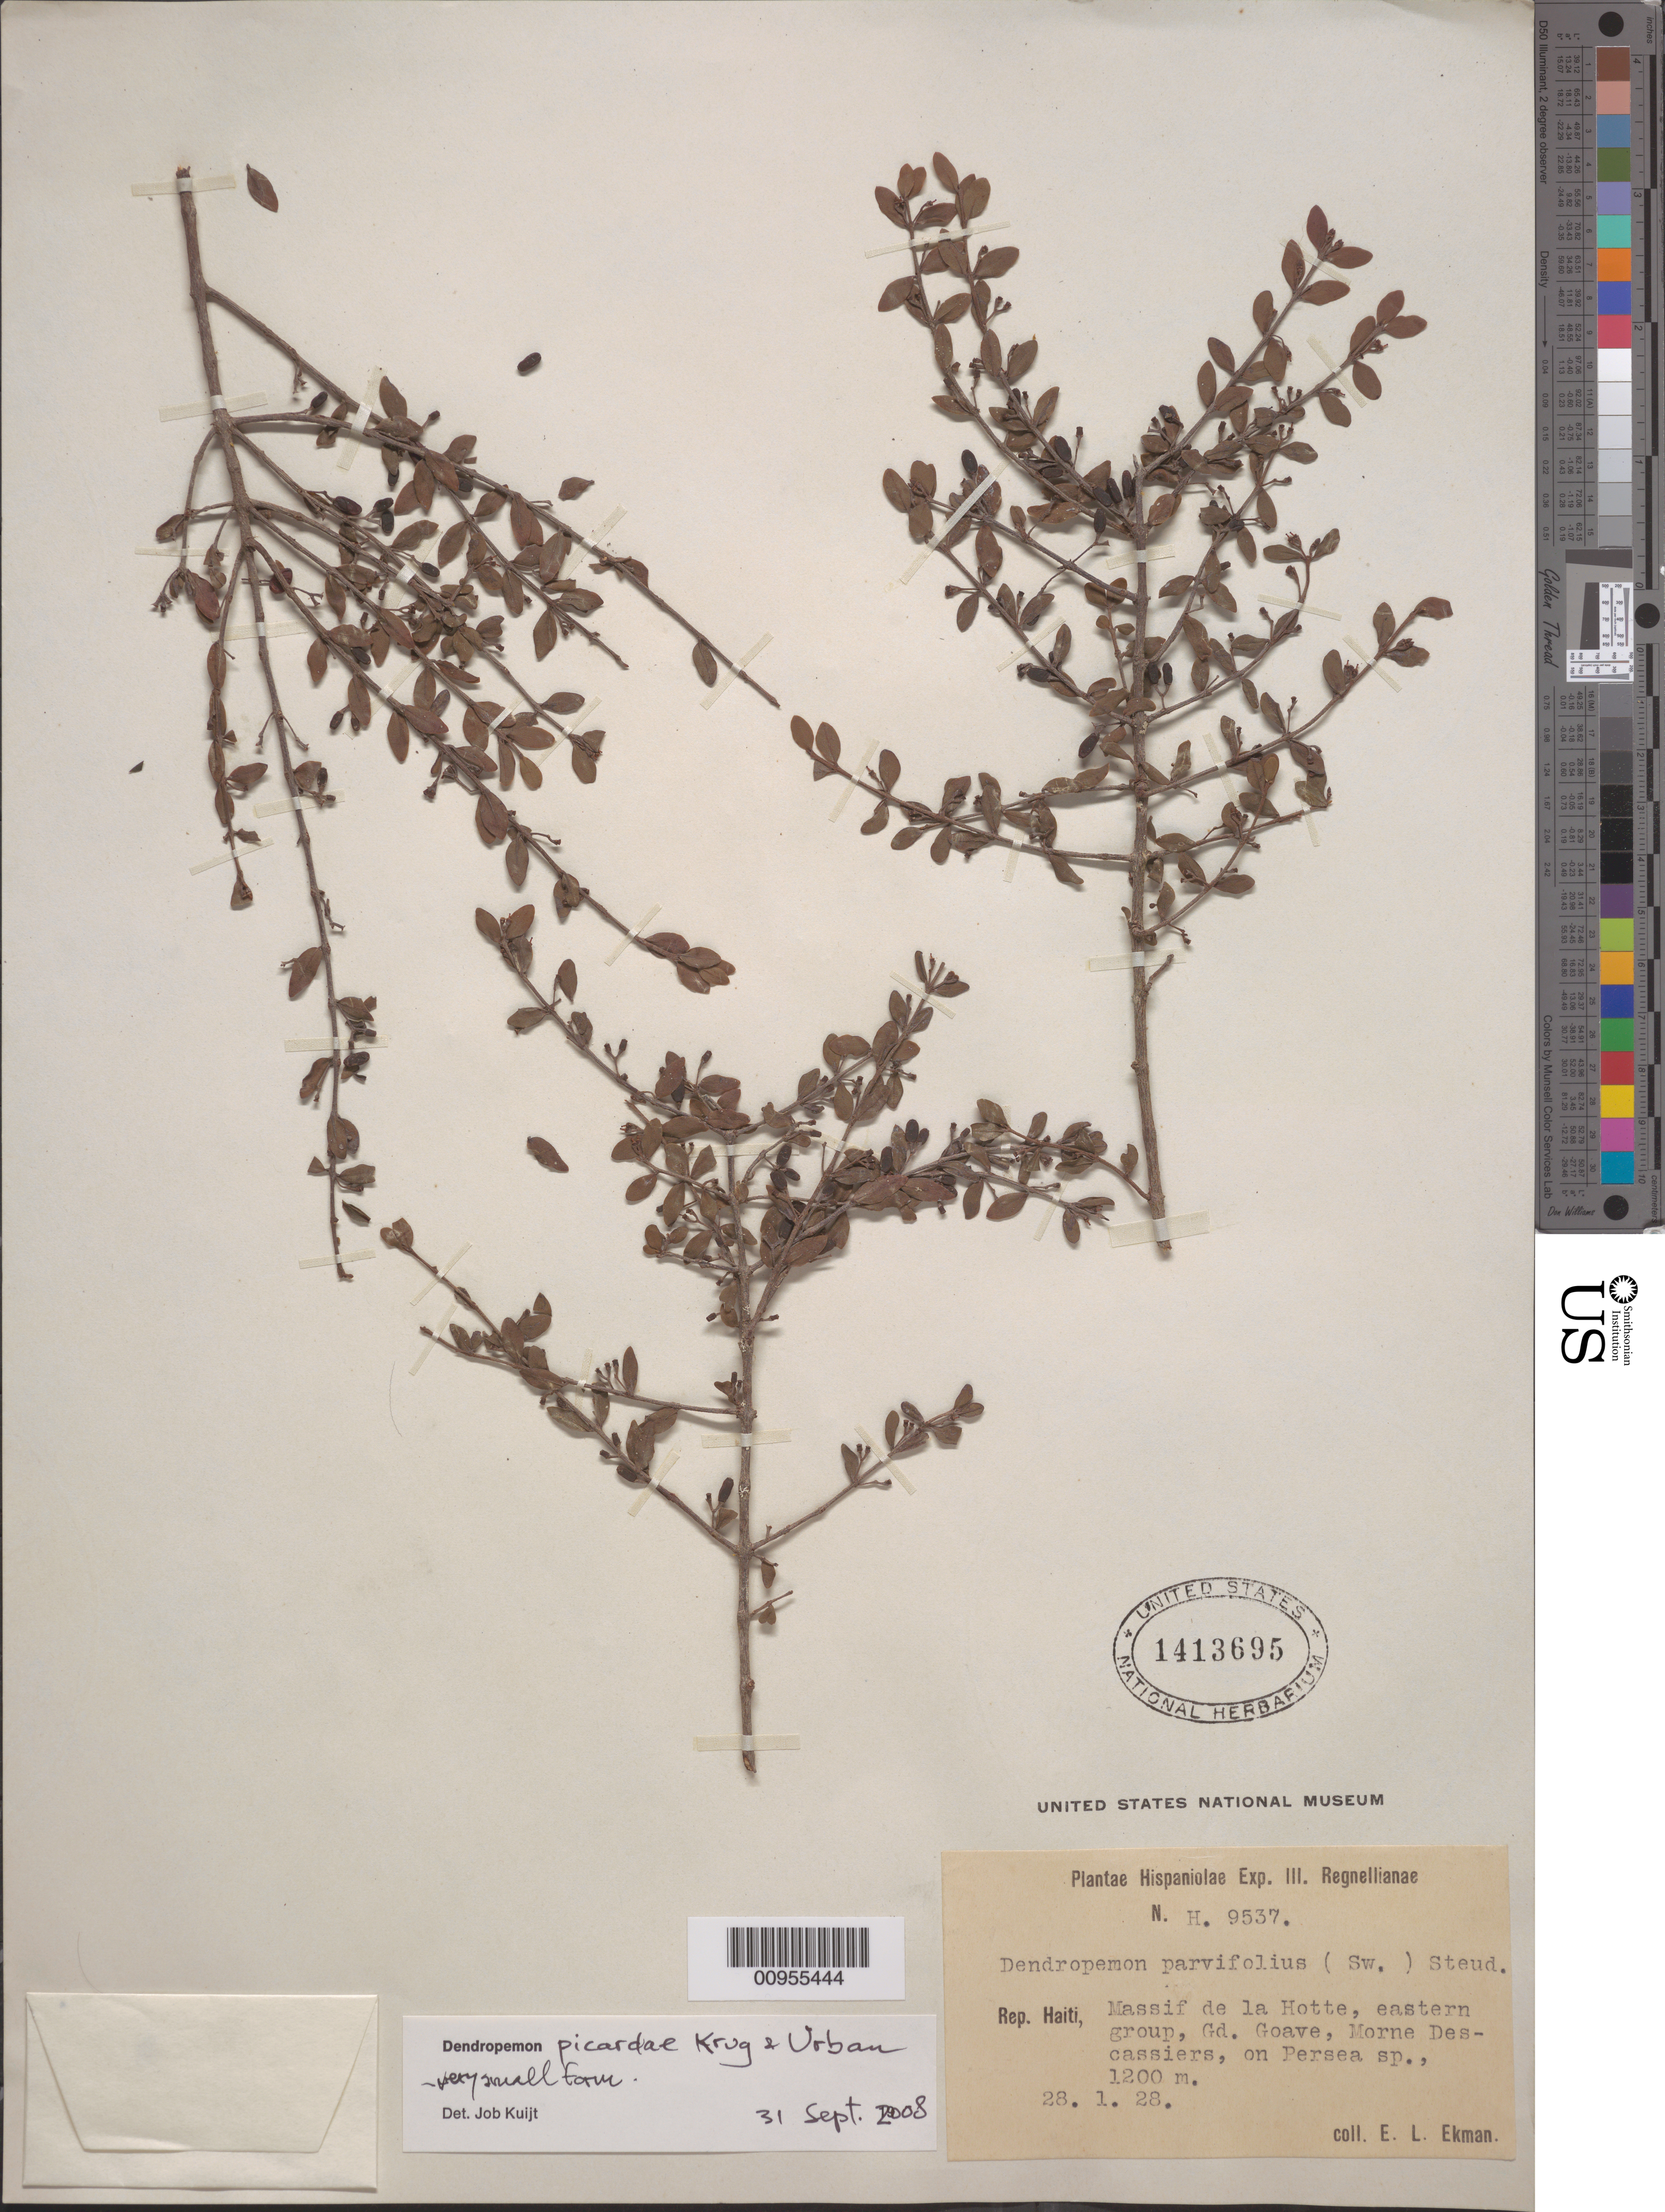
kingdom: Plantae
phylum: Tracheophyta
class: Magnoliopsida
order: Santalales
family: Loranthaceae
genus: Dendropemon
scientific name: Dendropemon picardae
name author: Krug & Urb.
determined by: Kuijt, Job, (CANADA)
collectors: E. L. Ekman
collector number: H 9537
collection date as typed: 28 Jan 1928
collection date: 1928-01-28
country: Haiti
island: Hispaniola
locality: Massif de la Hotte, eastern group, Gd. Goave, Morne Descassiers.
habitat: On Persea sp.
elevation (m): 1299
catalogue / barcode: US 1413695